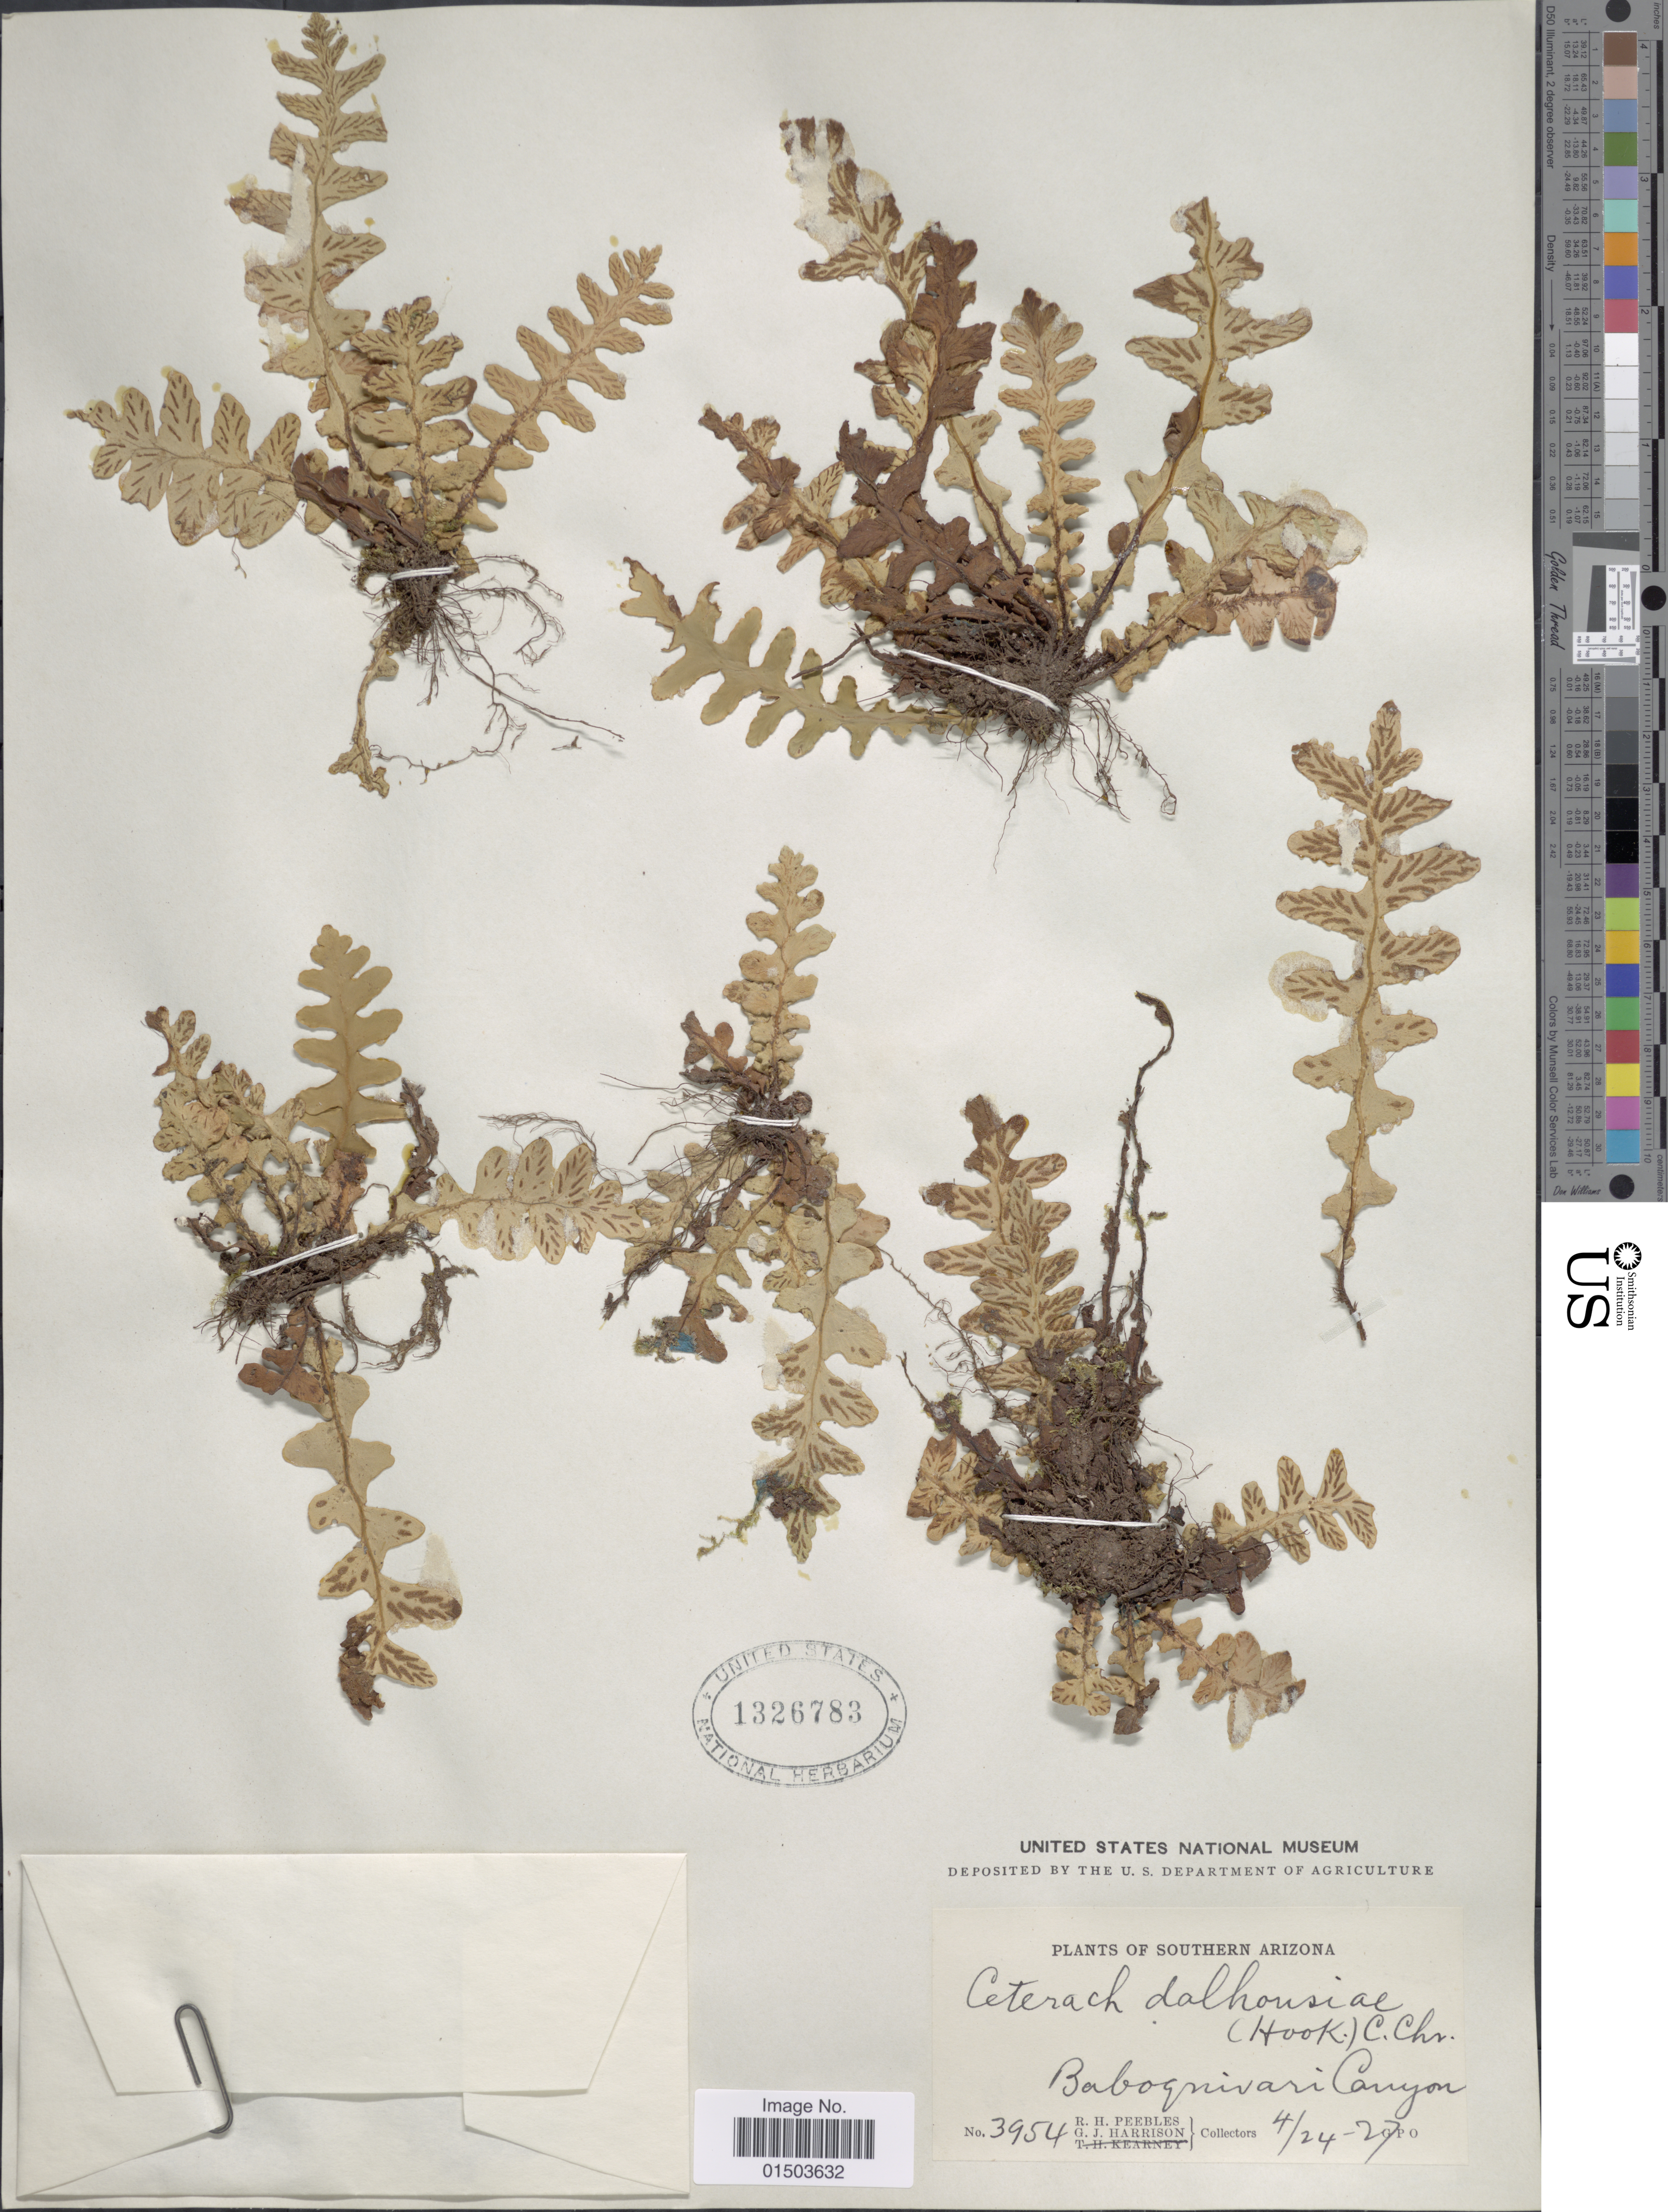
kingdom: Plantae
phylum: Tracheophyta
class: Polypodiopsida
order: Polypodiales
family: Aspleniaceae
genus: Asplenium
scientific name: Asplenium dalhousiae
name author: Hook.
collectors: R. H. Peebles & G. J. Harrison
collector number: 3954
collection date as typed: Transcribed d/m/y: 24/4/27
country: United States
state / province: Arizona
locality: Southern Arizona, Baboquivari Canyon.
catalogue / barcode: US 1326783